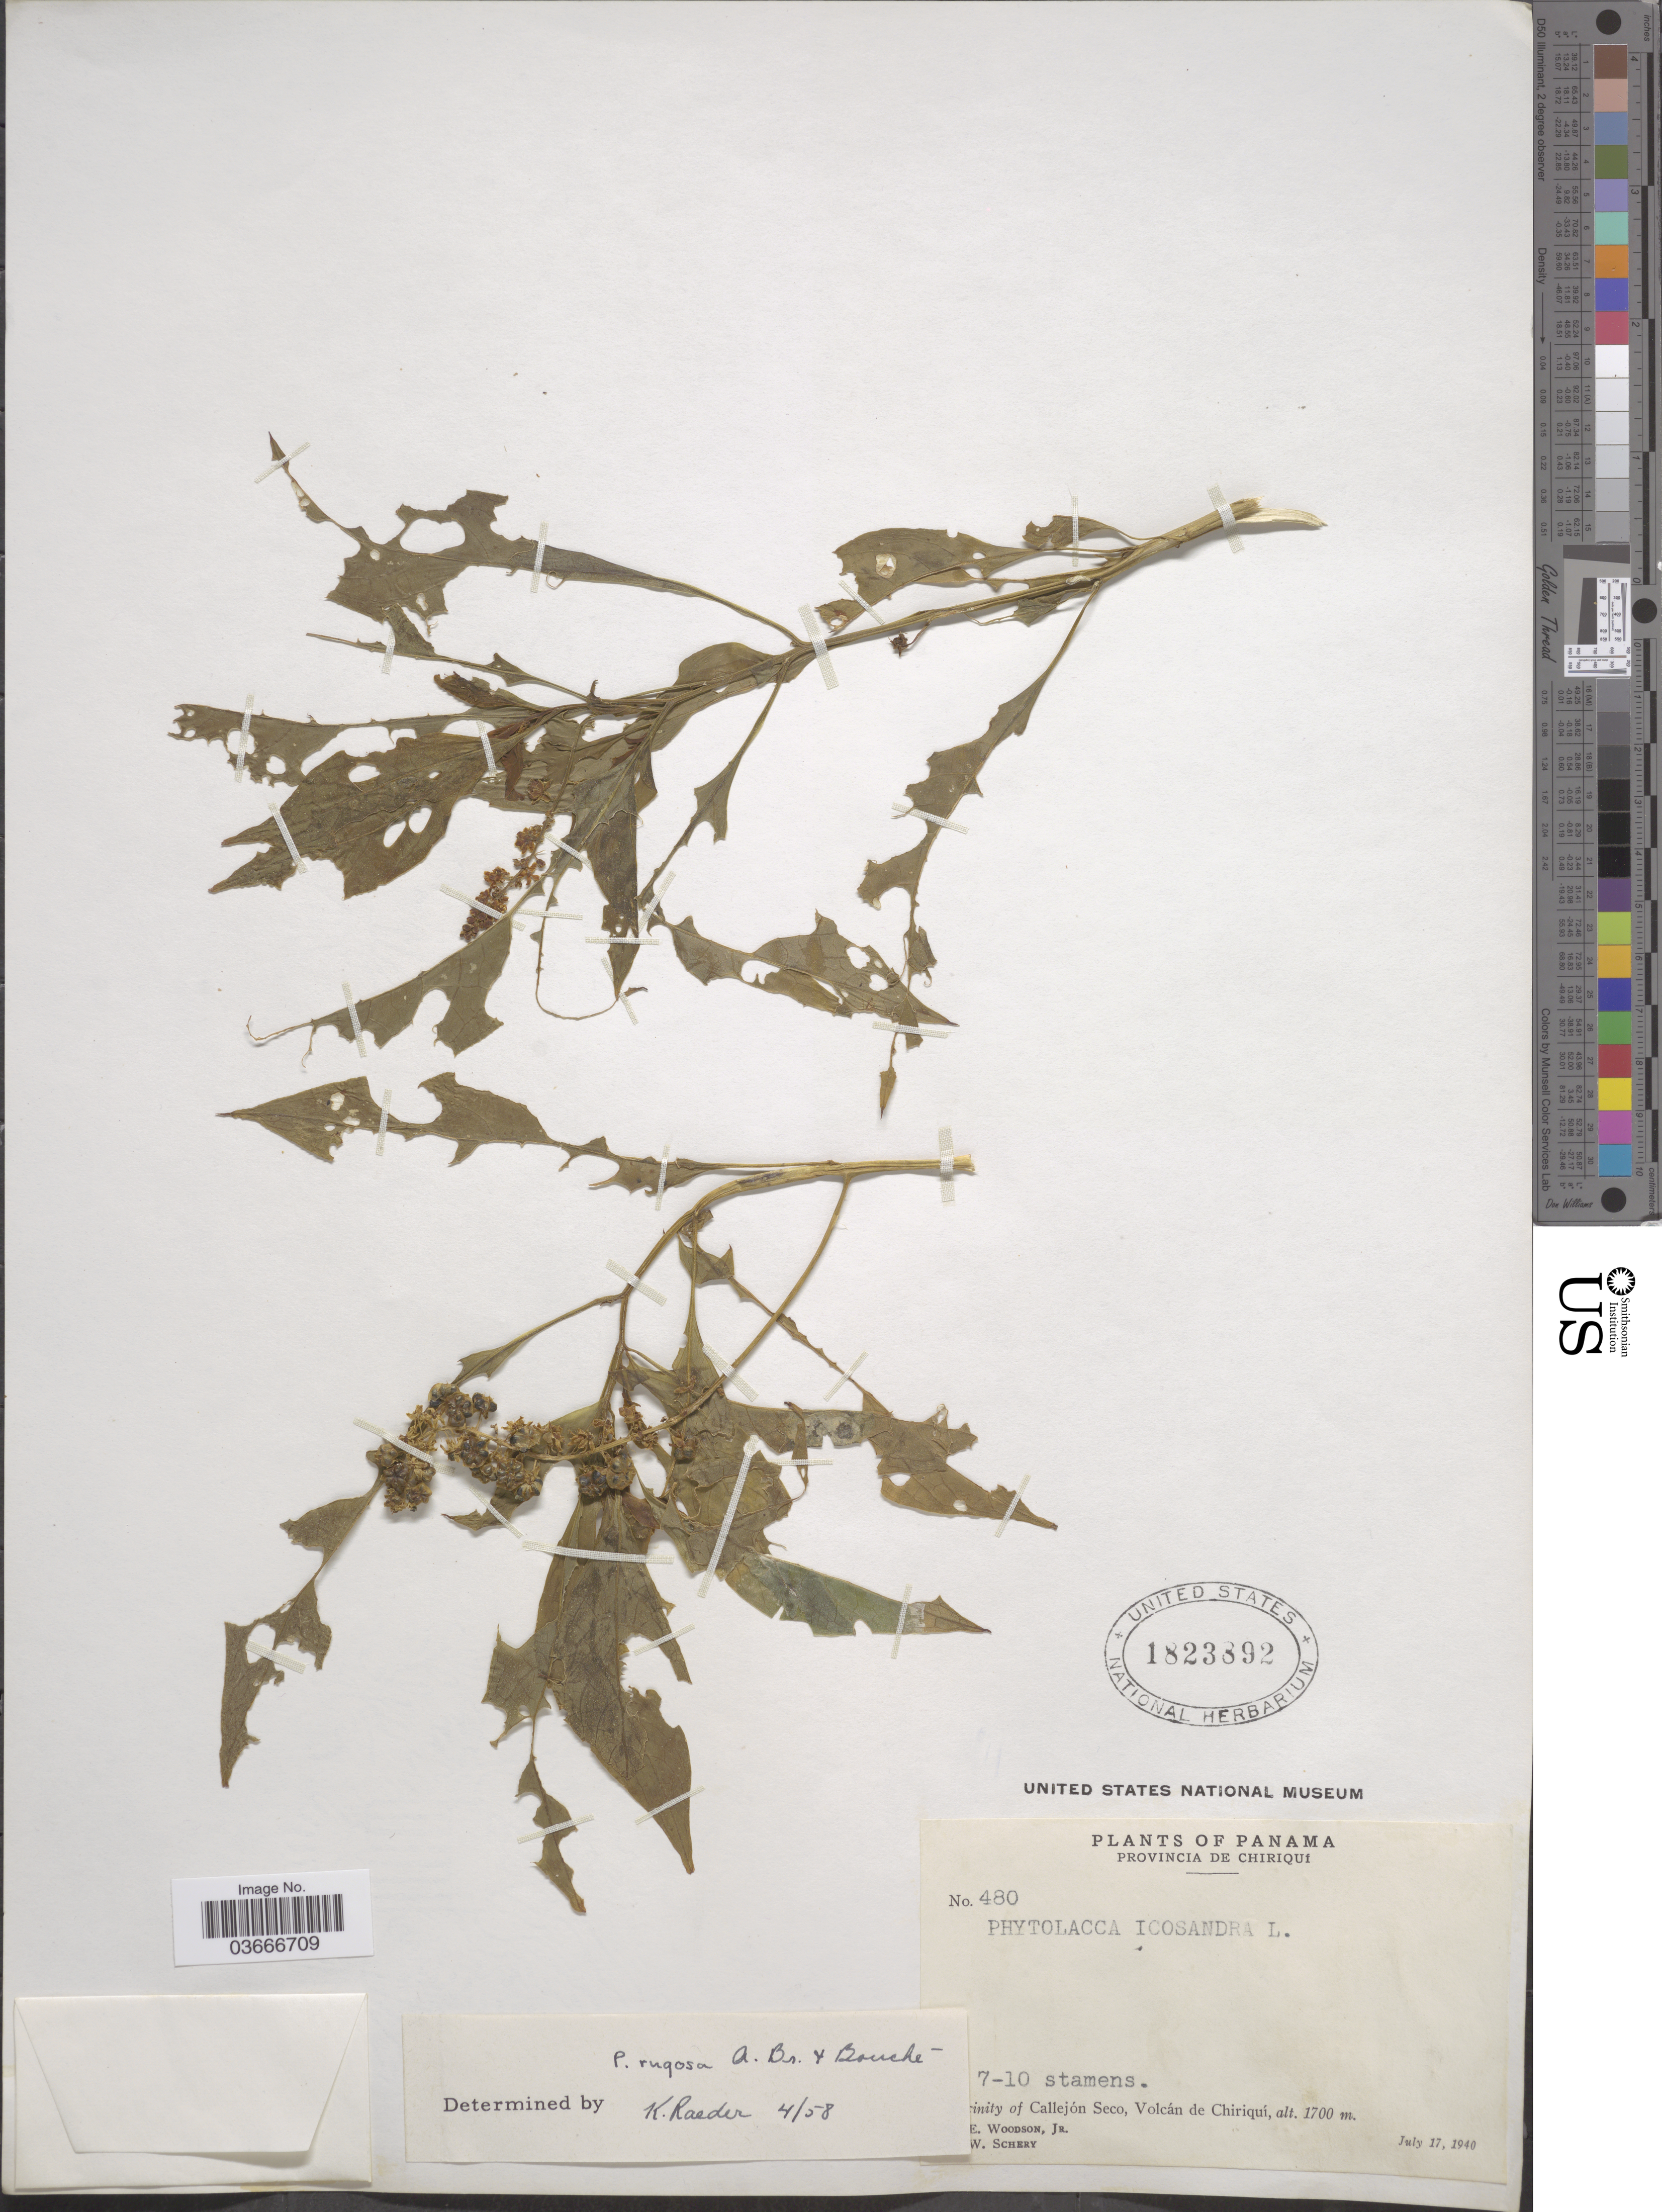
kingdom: Plantae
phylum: Tracheophyta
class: Magnoliopsida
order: Caryophyllales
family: Phytolaccaceae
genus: Phytolacca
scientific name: Phytolacca rugosa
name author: A. Braun & C.D. Bouché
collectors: R. E. Woodson & R. W. Schery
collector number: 480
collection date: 1940-07-17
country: Panama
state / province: Chiriqui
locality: Vicinity of Callejón Seco, Volcán de Chiriquí.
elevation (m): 1700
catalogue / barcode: US 1823892